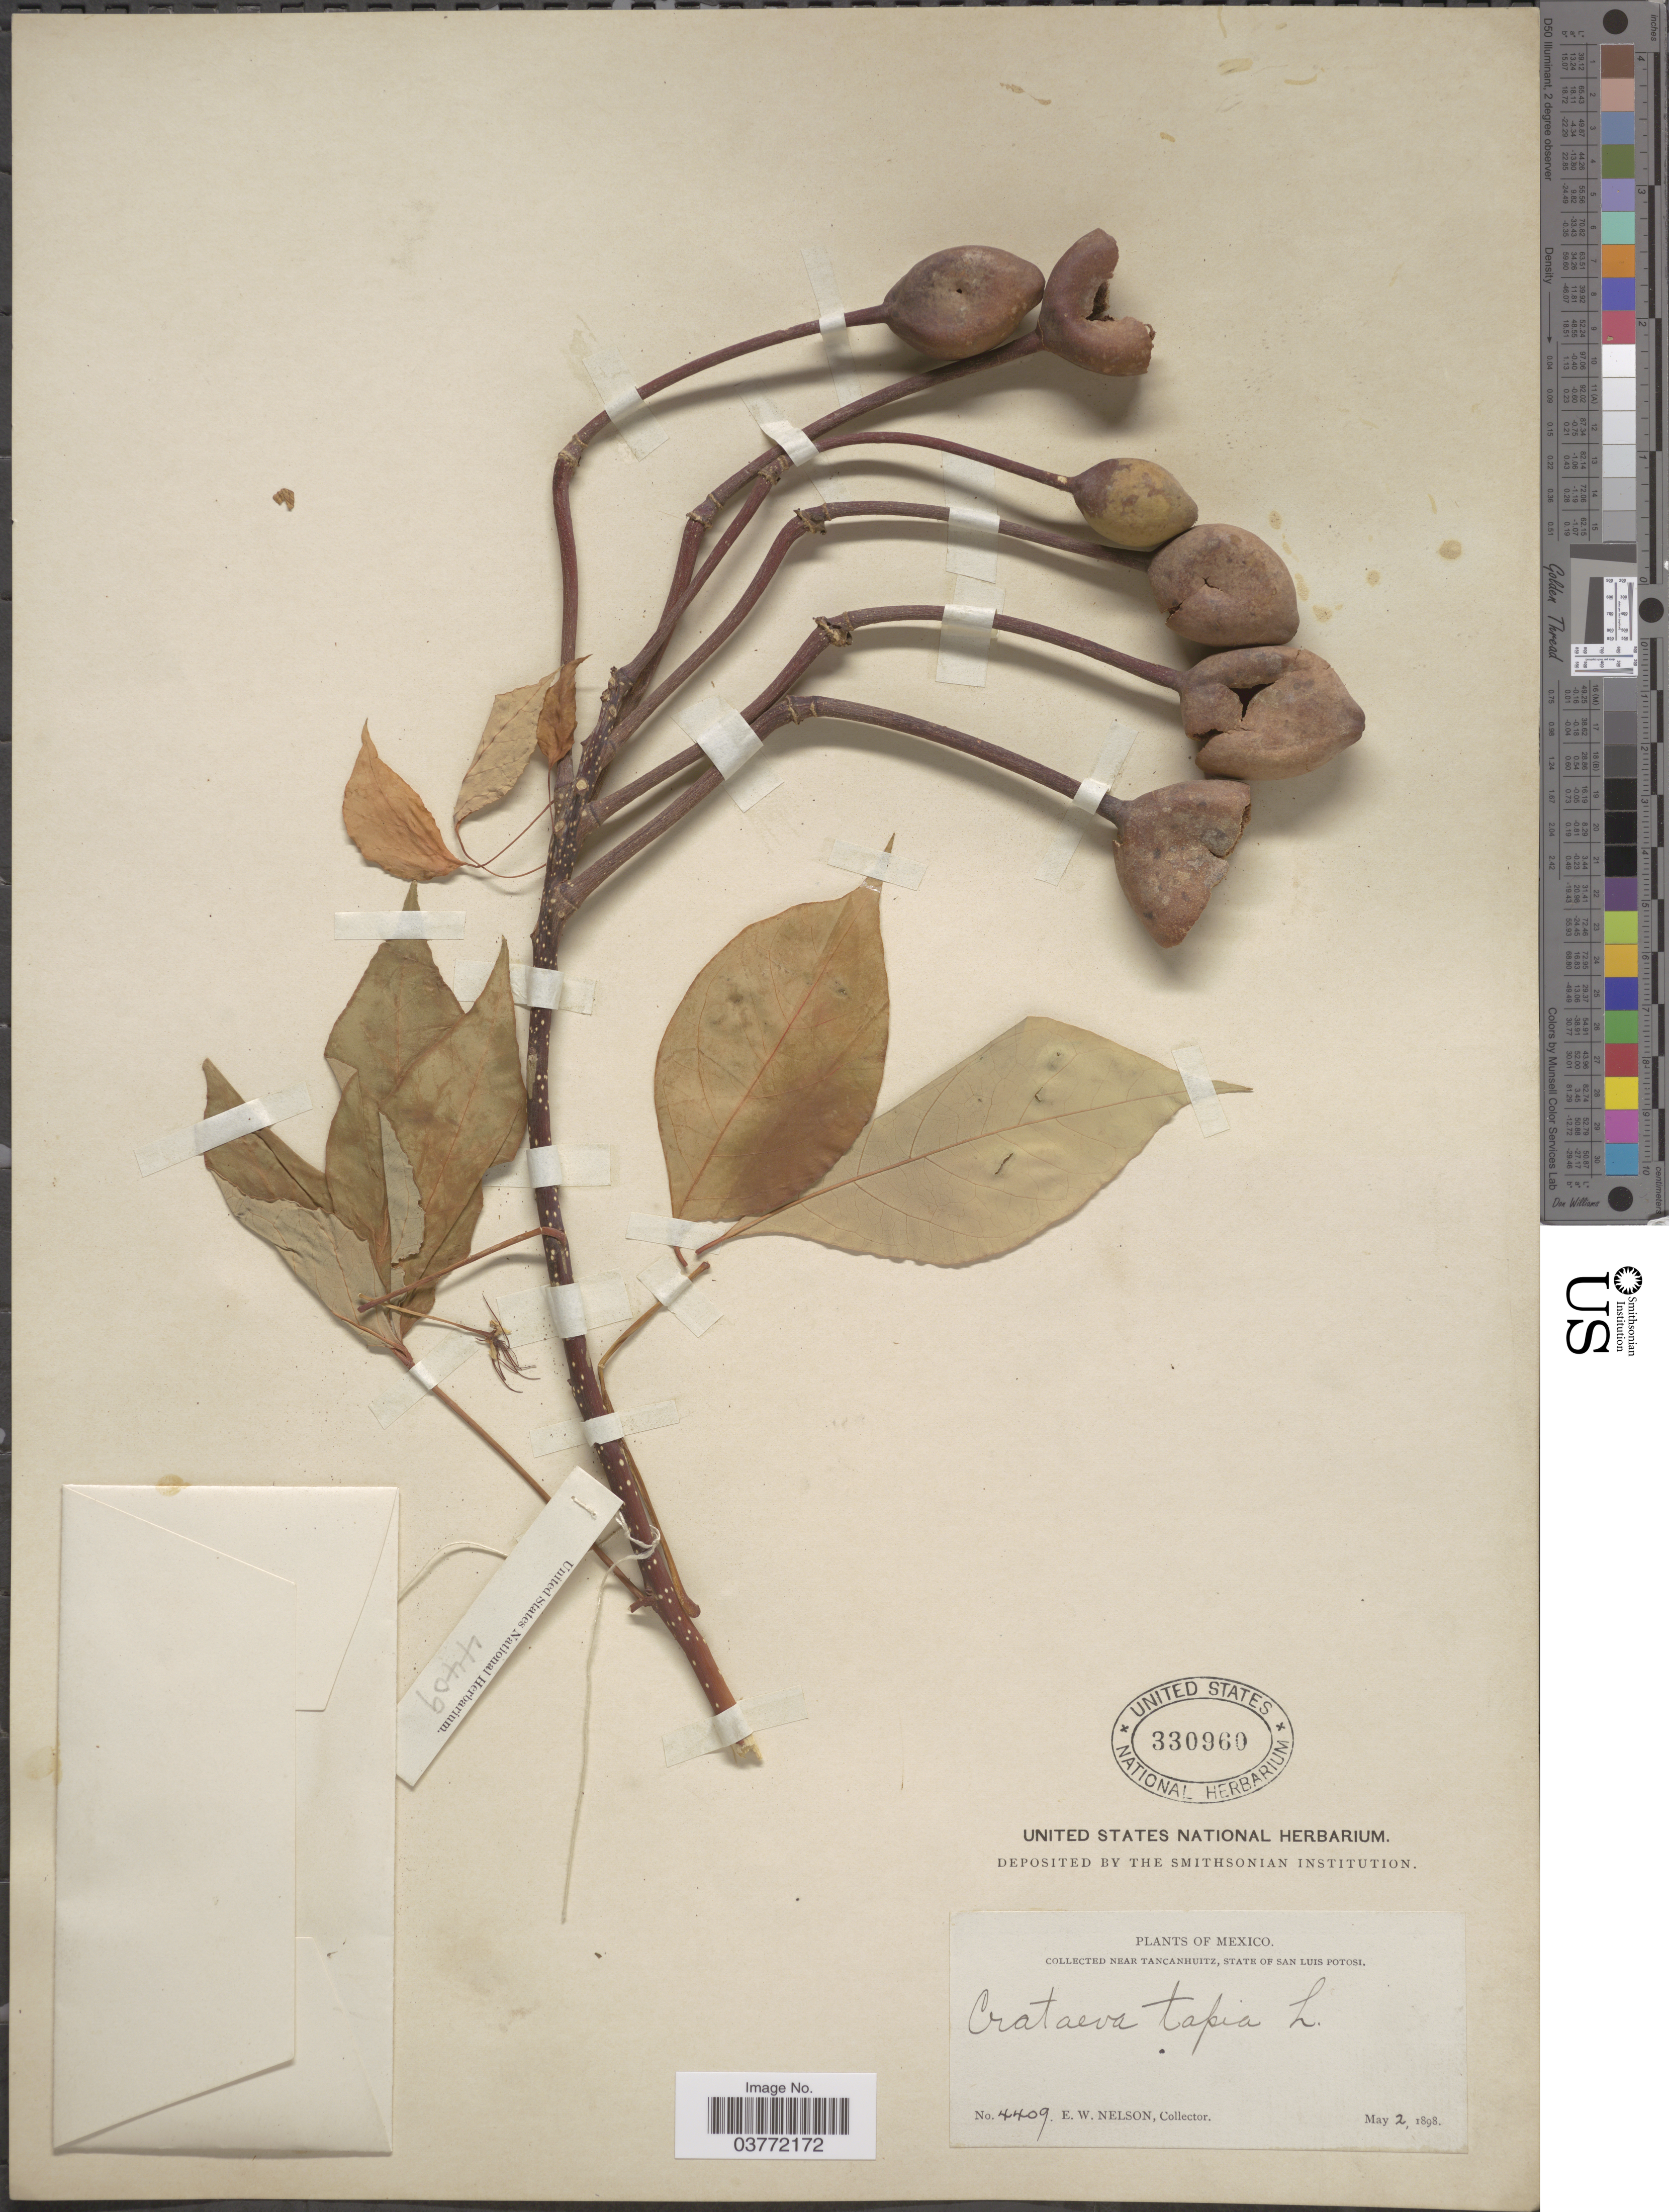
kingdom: Plantae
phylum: Tracheophyta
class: Magnoliopsida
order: Brassicales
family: Capparaceae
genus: Crateva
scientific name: Crateva tapia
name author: L.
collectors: E. W. Nelson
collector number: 4409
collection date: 1898-05-02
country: Mexico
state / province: San Luis Potosí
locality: Near Tancanhuitz.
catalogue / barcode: US 330960